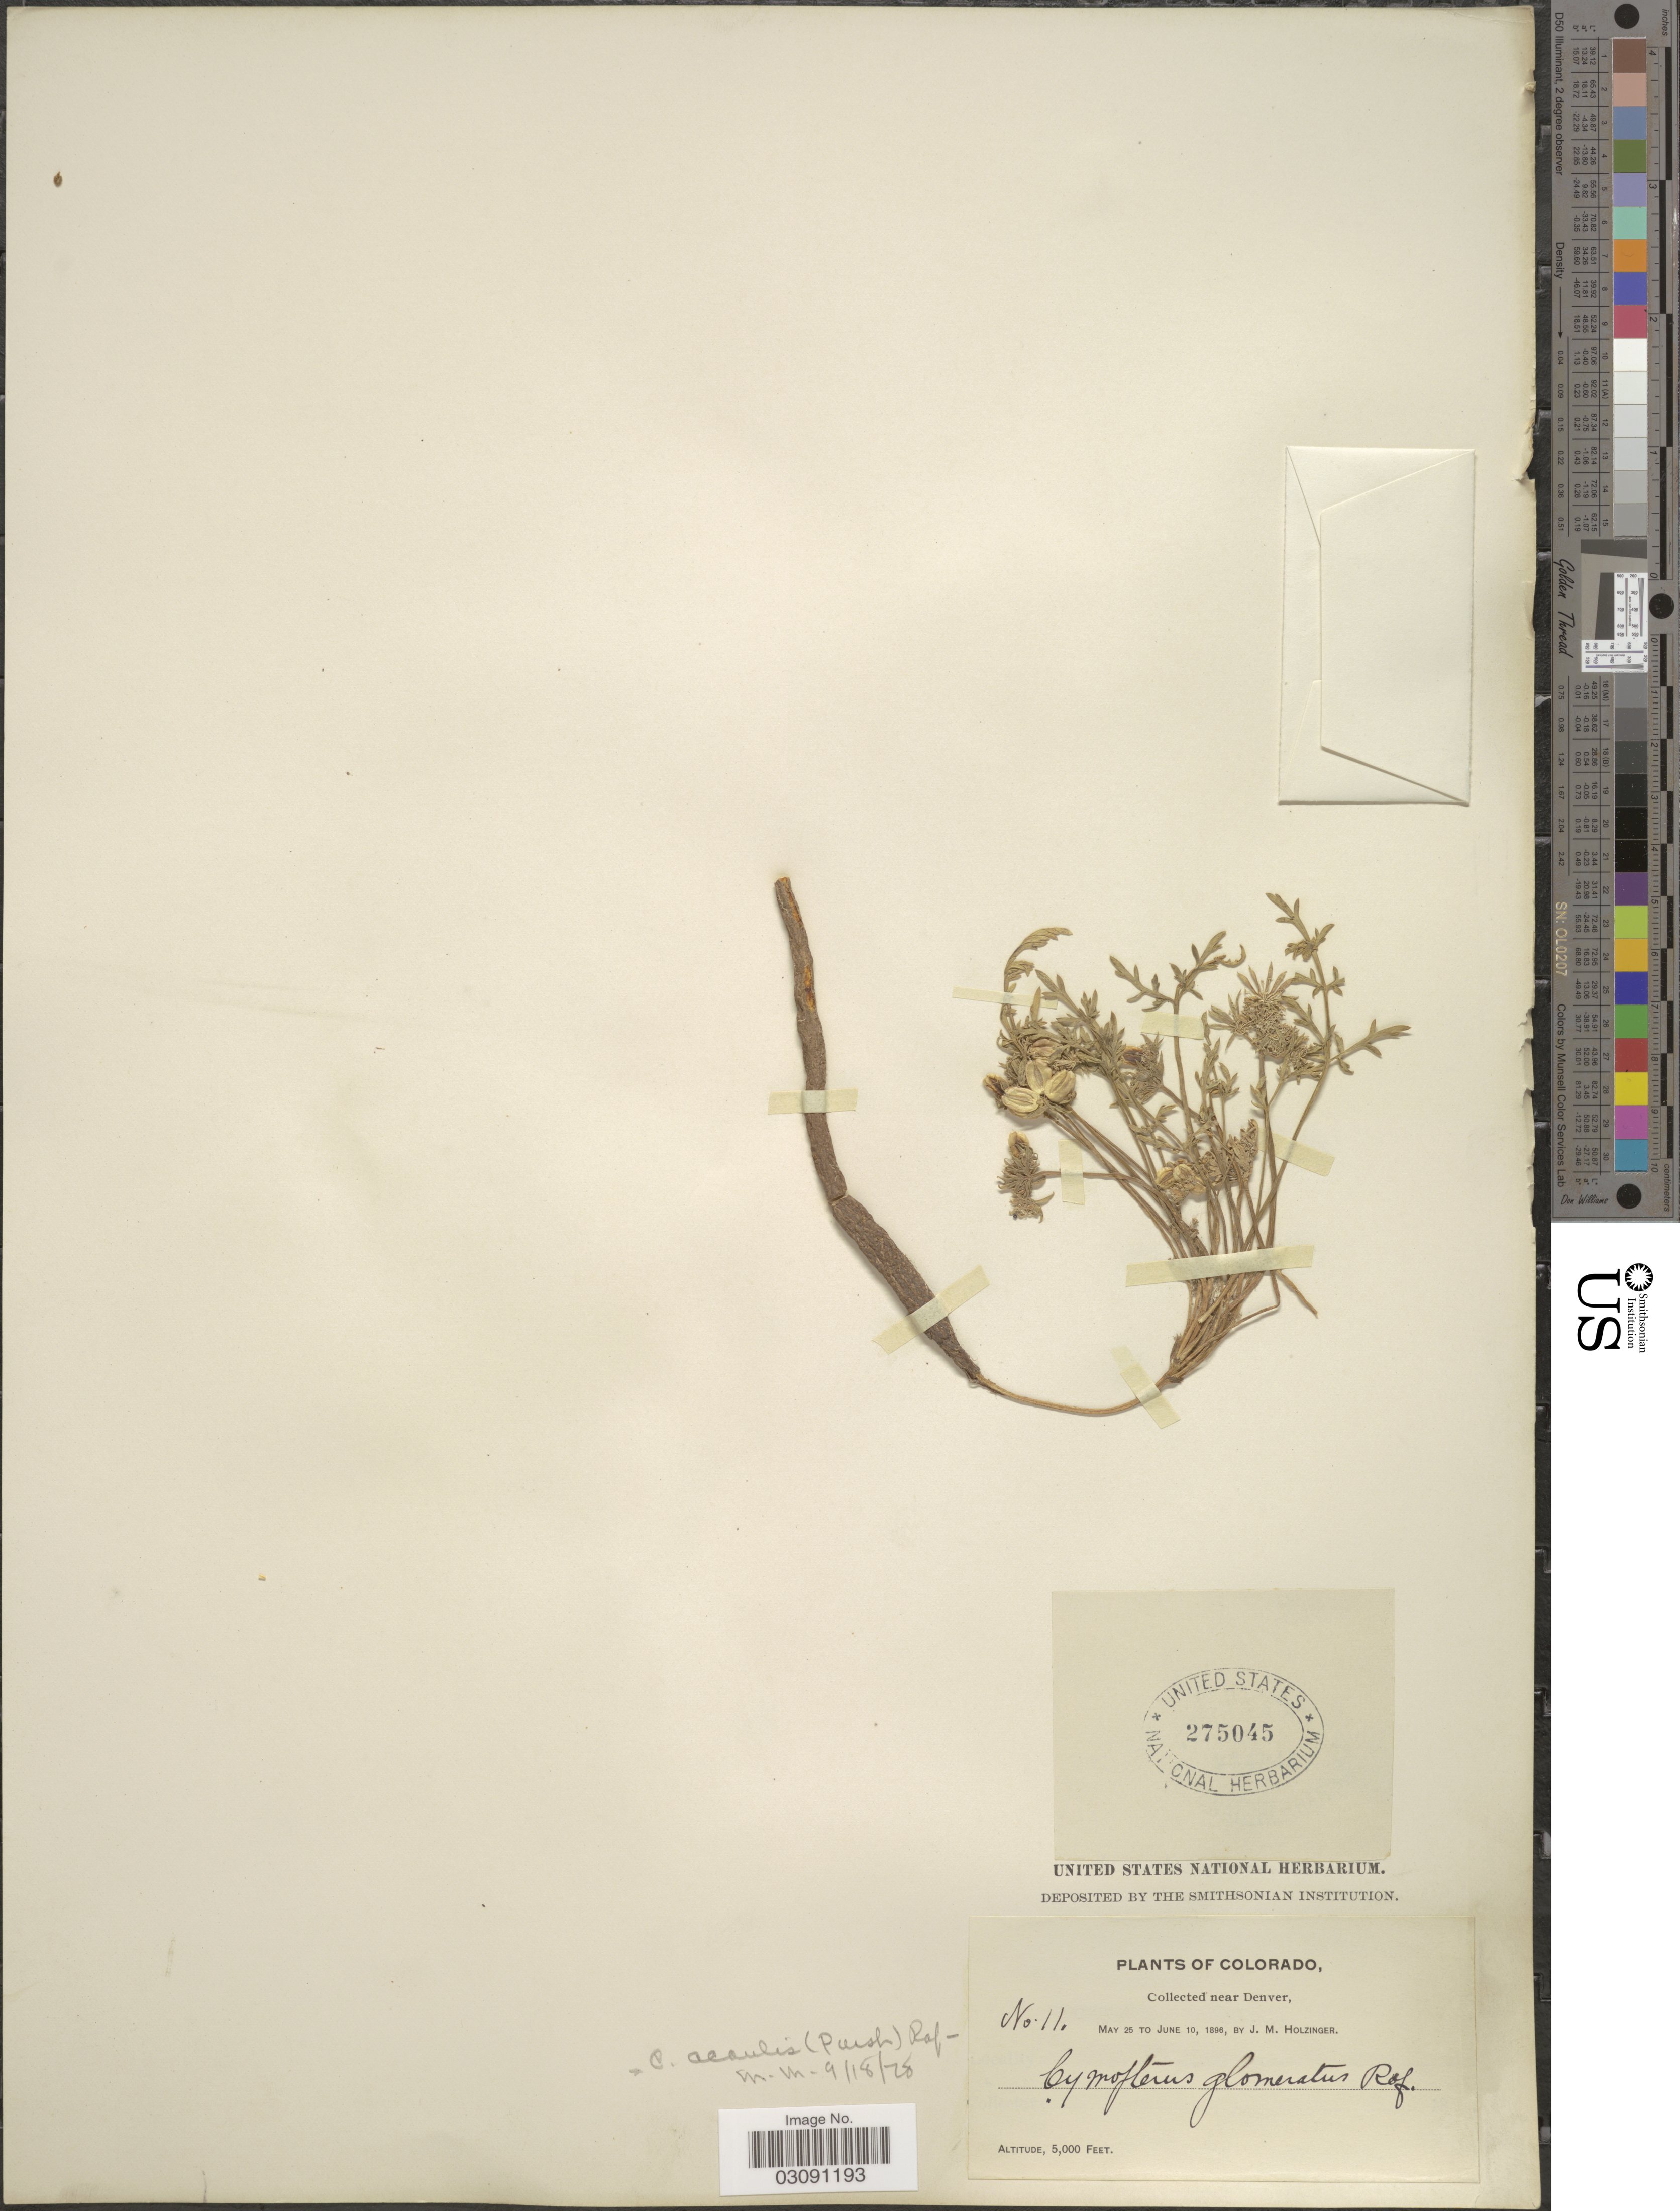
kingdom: Plantae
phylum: Tracheophyta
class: Magnoliopsida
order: Apiales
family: Apiaceae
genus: Cymopterus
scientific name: Cymopterus acaulis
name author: (Pursh) Raf.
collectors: J. M. Holzinger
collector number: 11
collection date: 1896-05-25/1896-06-10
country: United States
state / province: Colorado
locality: Near Denver.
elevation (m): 1524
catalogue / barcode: US 275045